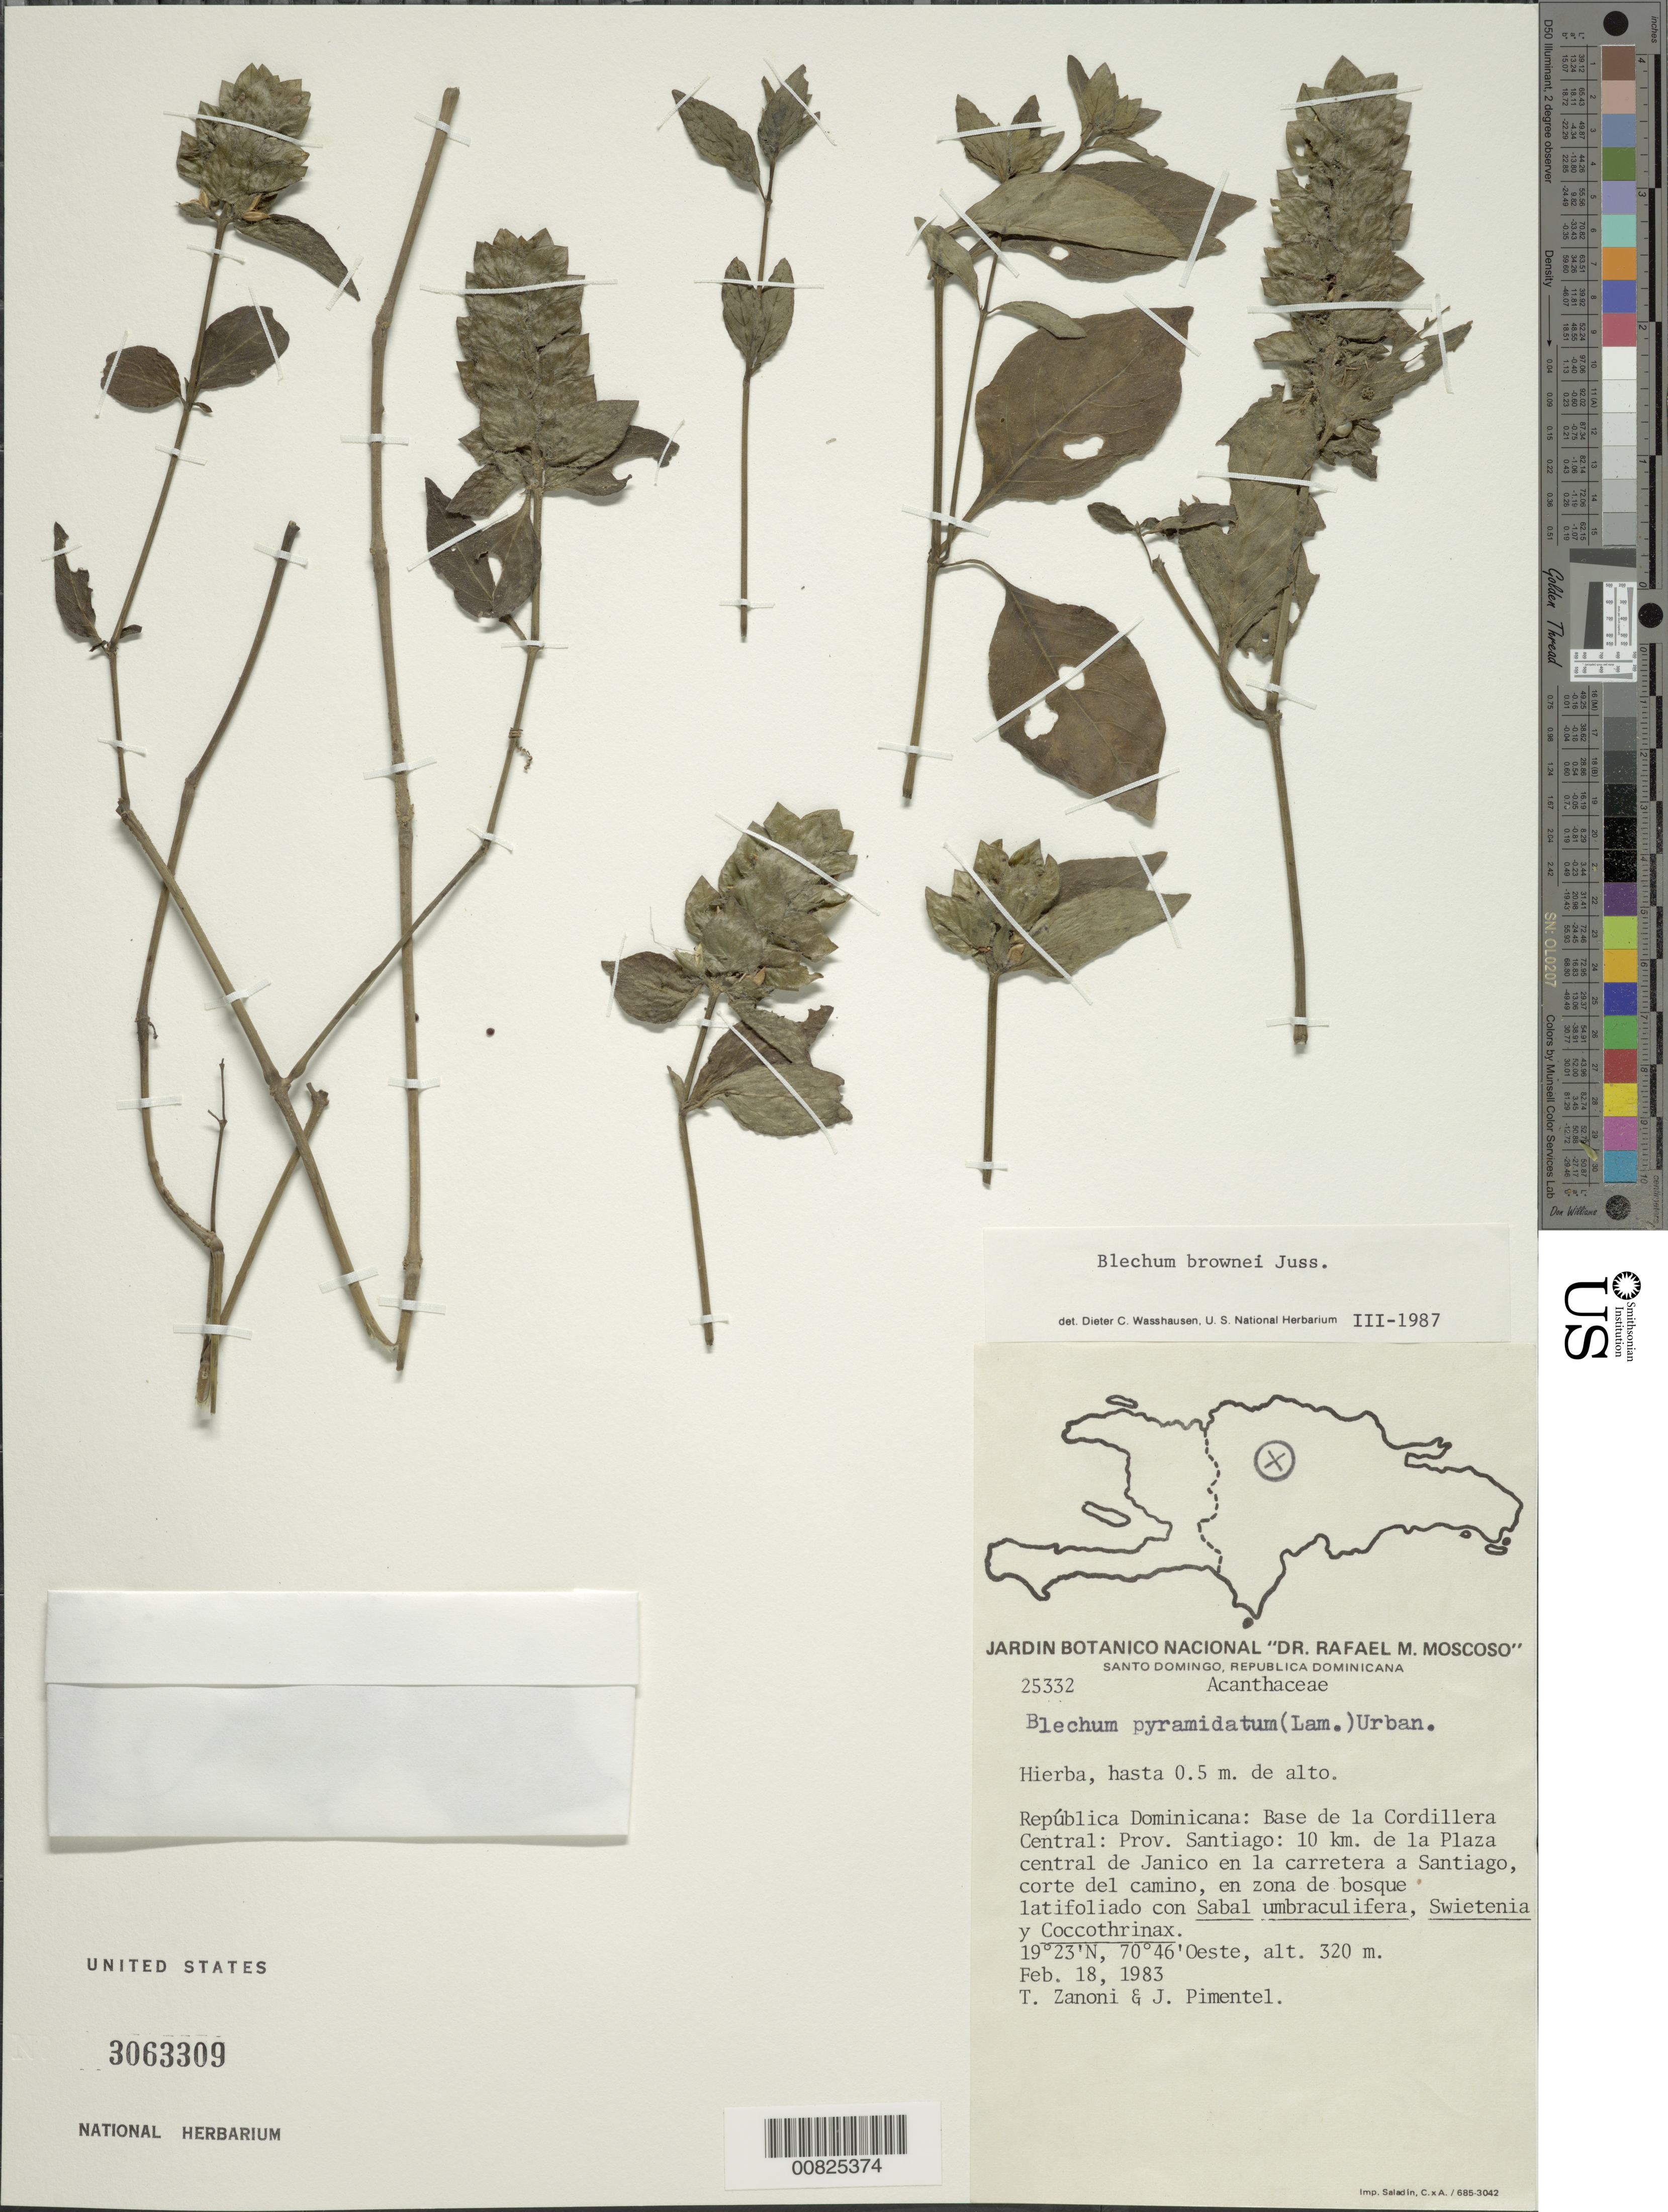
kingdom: Plantae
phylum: Tracheophyta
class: Magnoliopsida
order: Lamiales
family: Acanthaceae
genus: Blechum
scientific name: Blechum pyramidatum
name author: (Lam.) Urb.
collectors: T. A. Zanoni & J. Pimentel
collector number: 25332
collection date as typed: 18 Feb 1983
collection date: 1983-02-18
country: Dominican Republic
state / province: Santiago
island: Hispaniola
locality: Base de la Cordillera Central: 10 km. de la Plaza central de Janico en la carretera a Santiago, corte del camino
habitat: En zona de bosque latifoliado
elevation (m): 320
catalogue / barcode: US 3063309